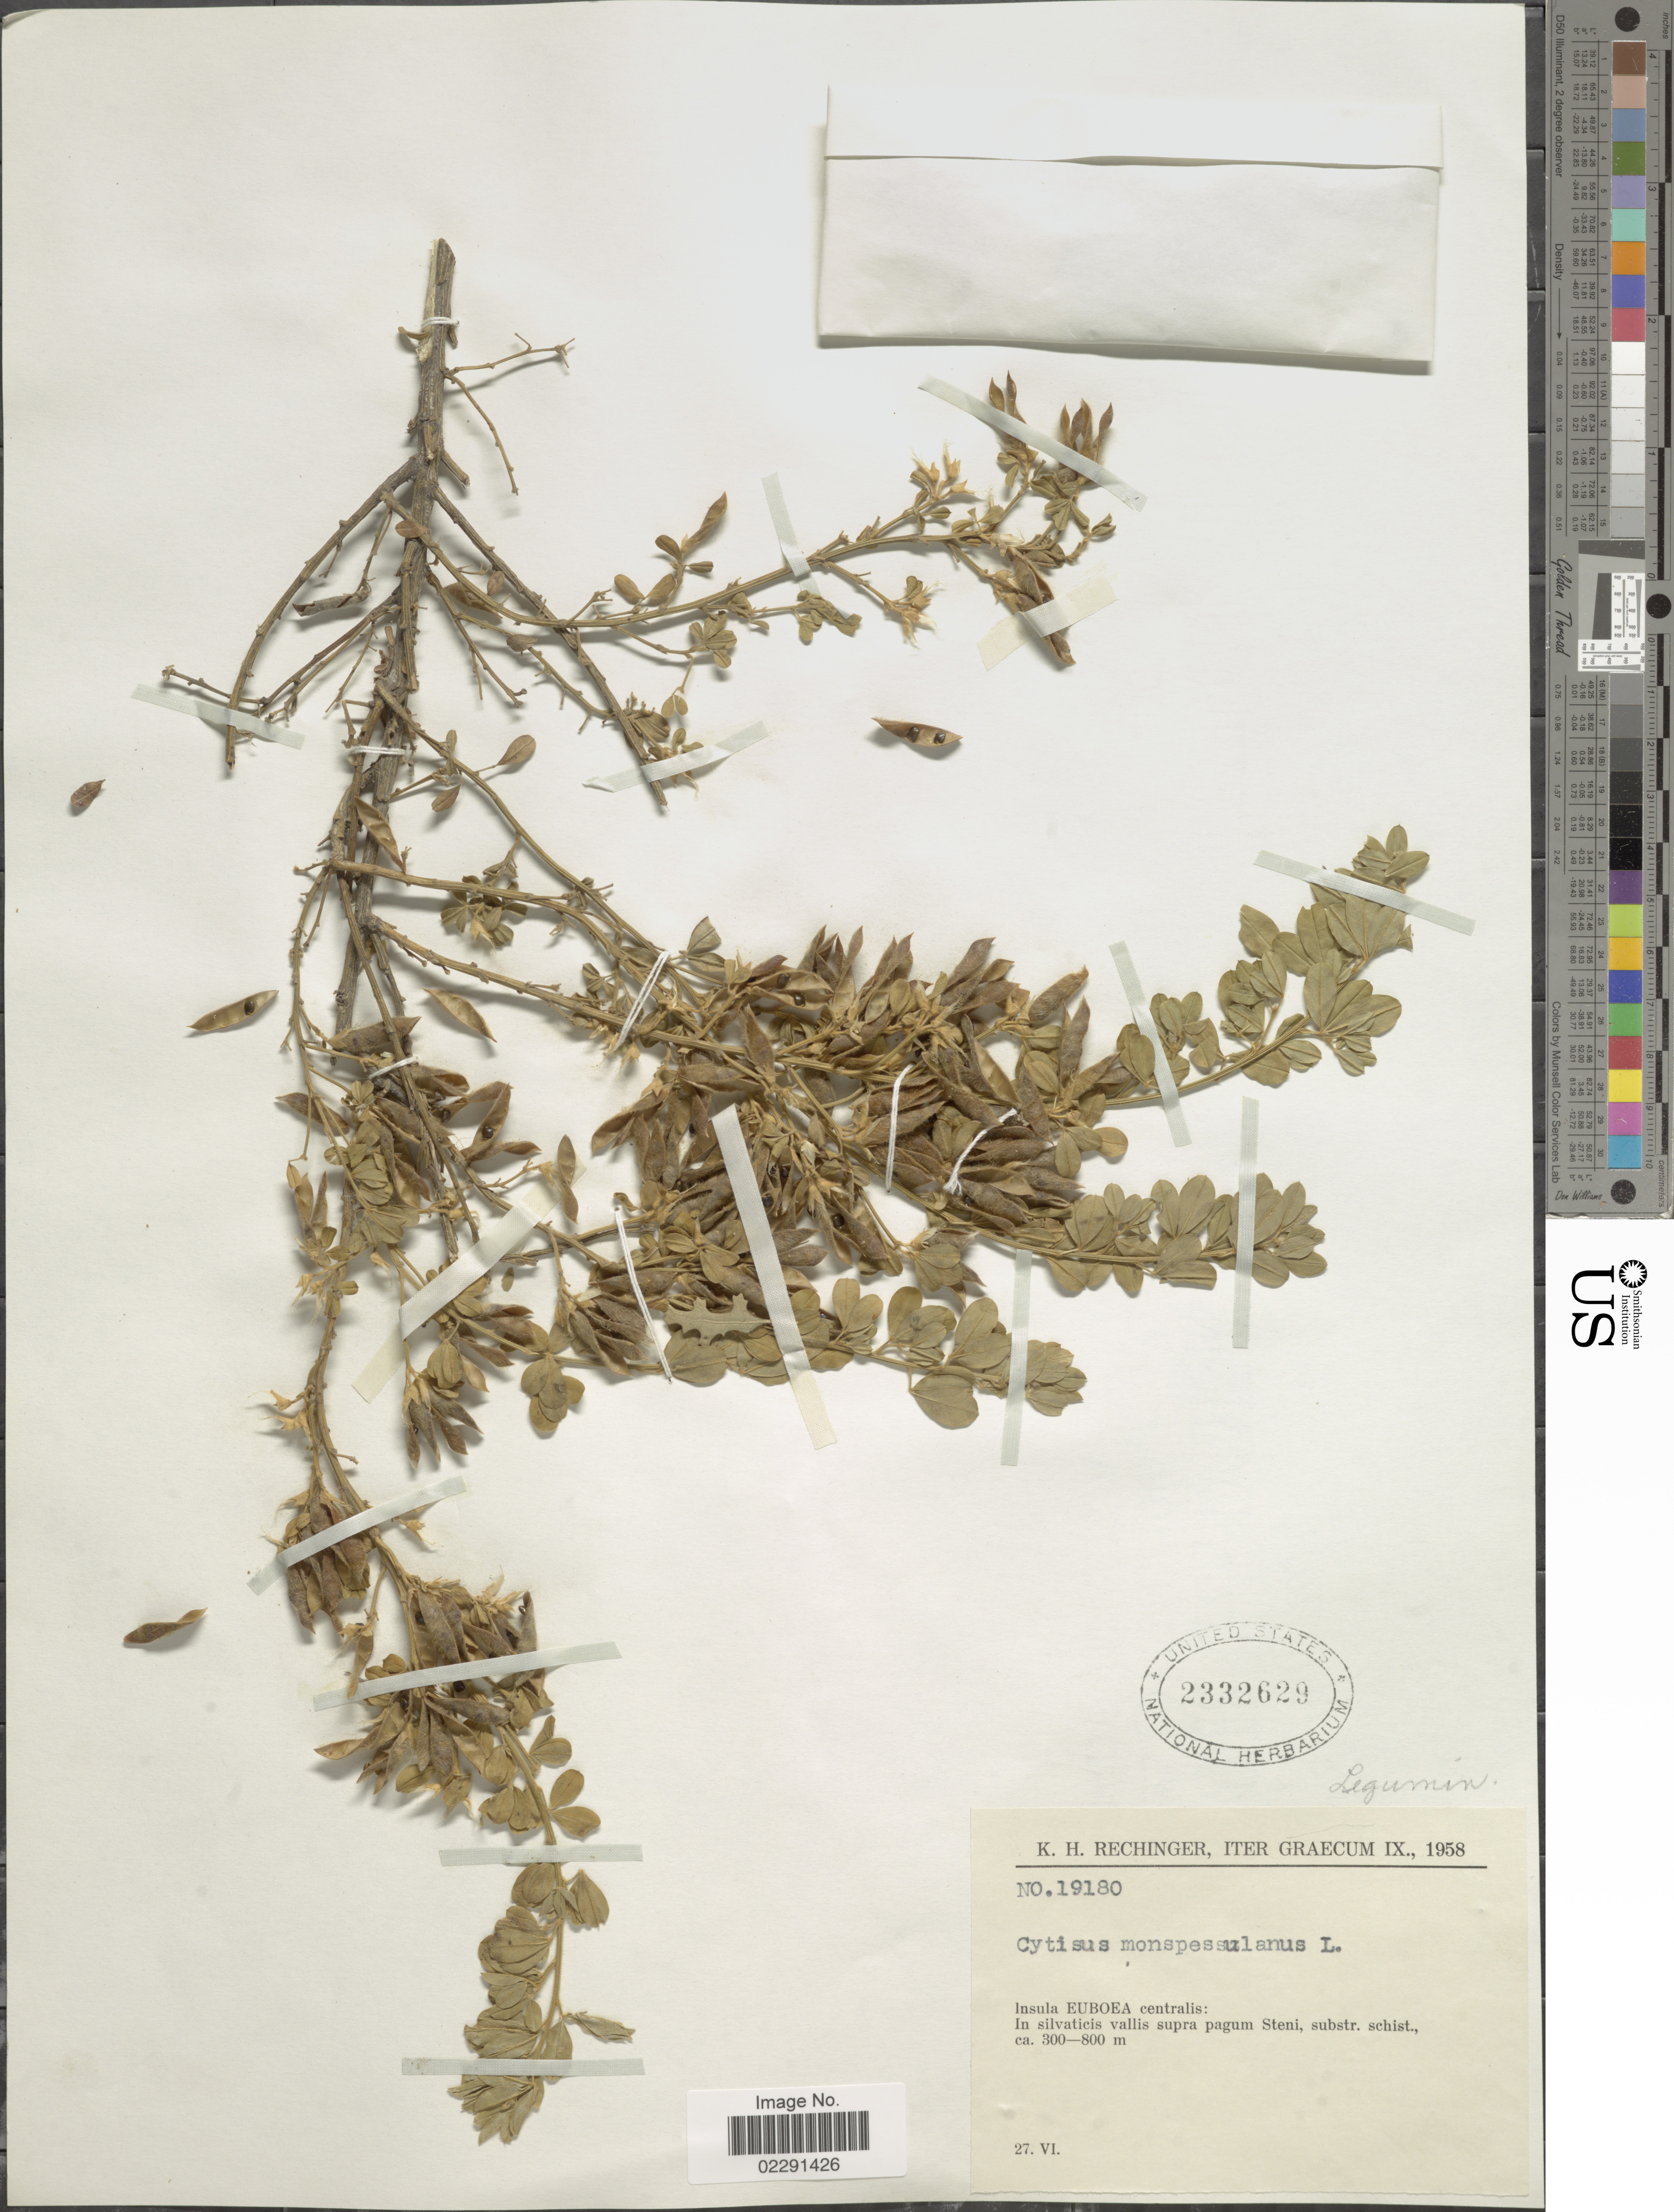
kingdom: Plantae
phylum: Tracheophyta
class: Magnoliopsida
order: Fabales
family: Fabaceae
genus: Genista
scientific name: Genista monspessulana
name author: (L.) L.A.S. Johnson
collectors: K. H. Rechinger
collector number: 19180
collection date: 1958-06-27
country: Greece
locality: Iter Graecum, Insula Euboea centralis: in silvaticis vallis supra pagum Steni, substr. schist.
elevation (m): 300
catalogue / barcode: US 2332629